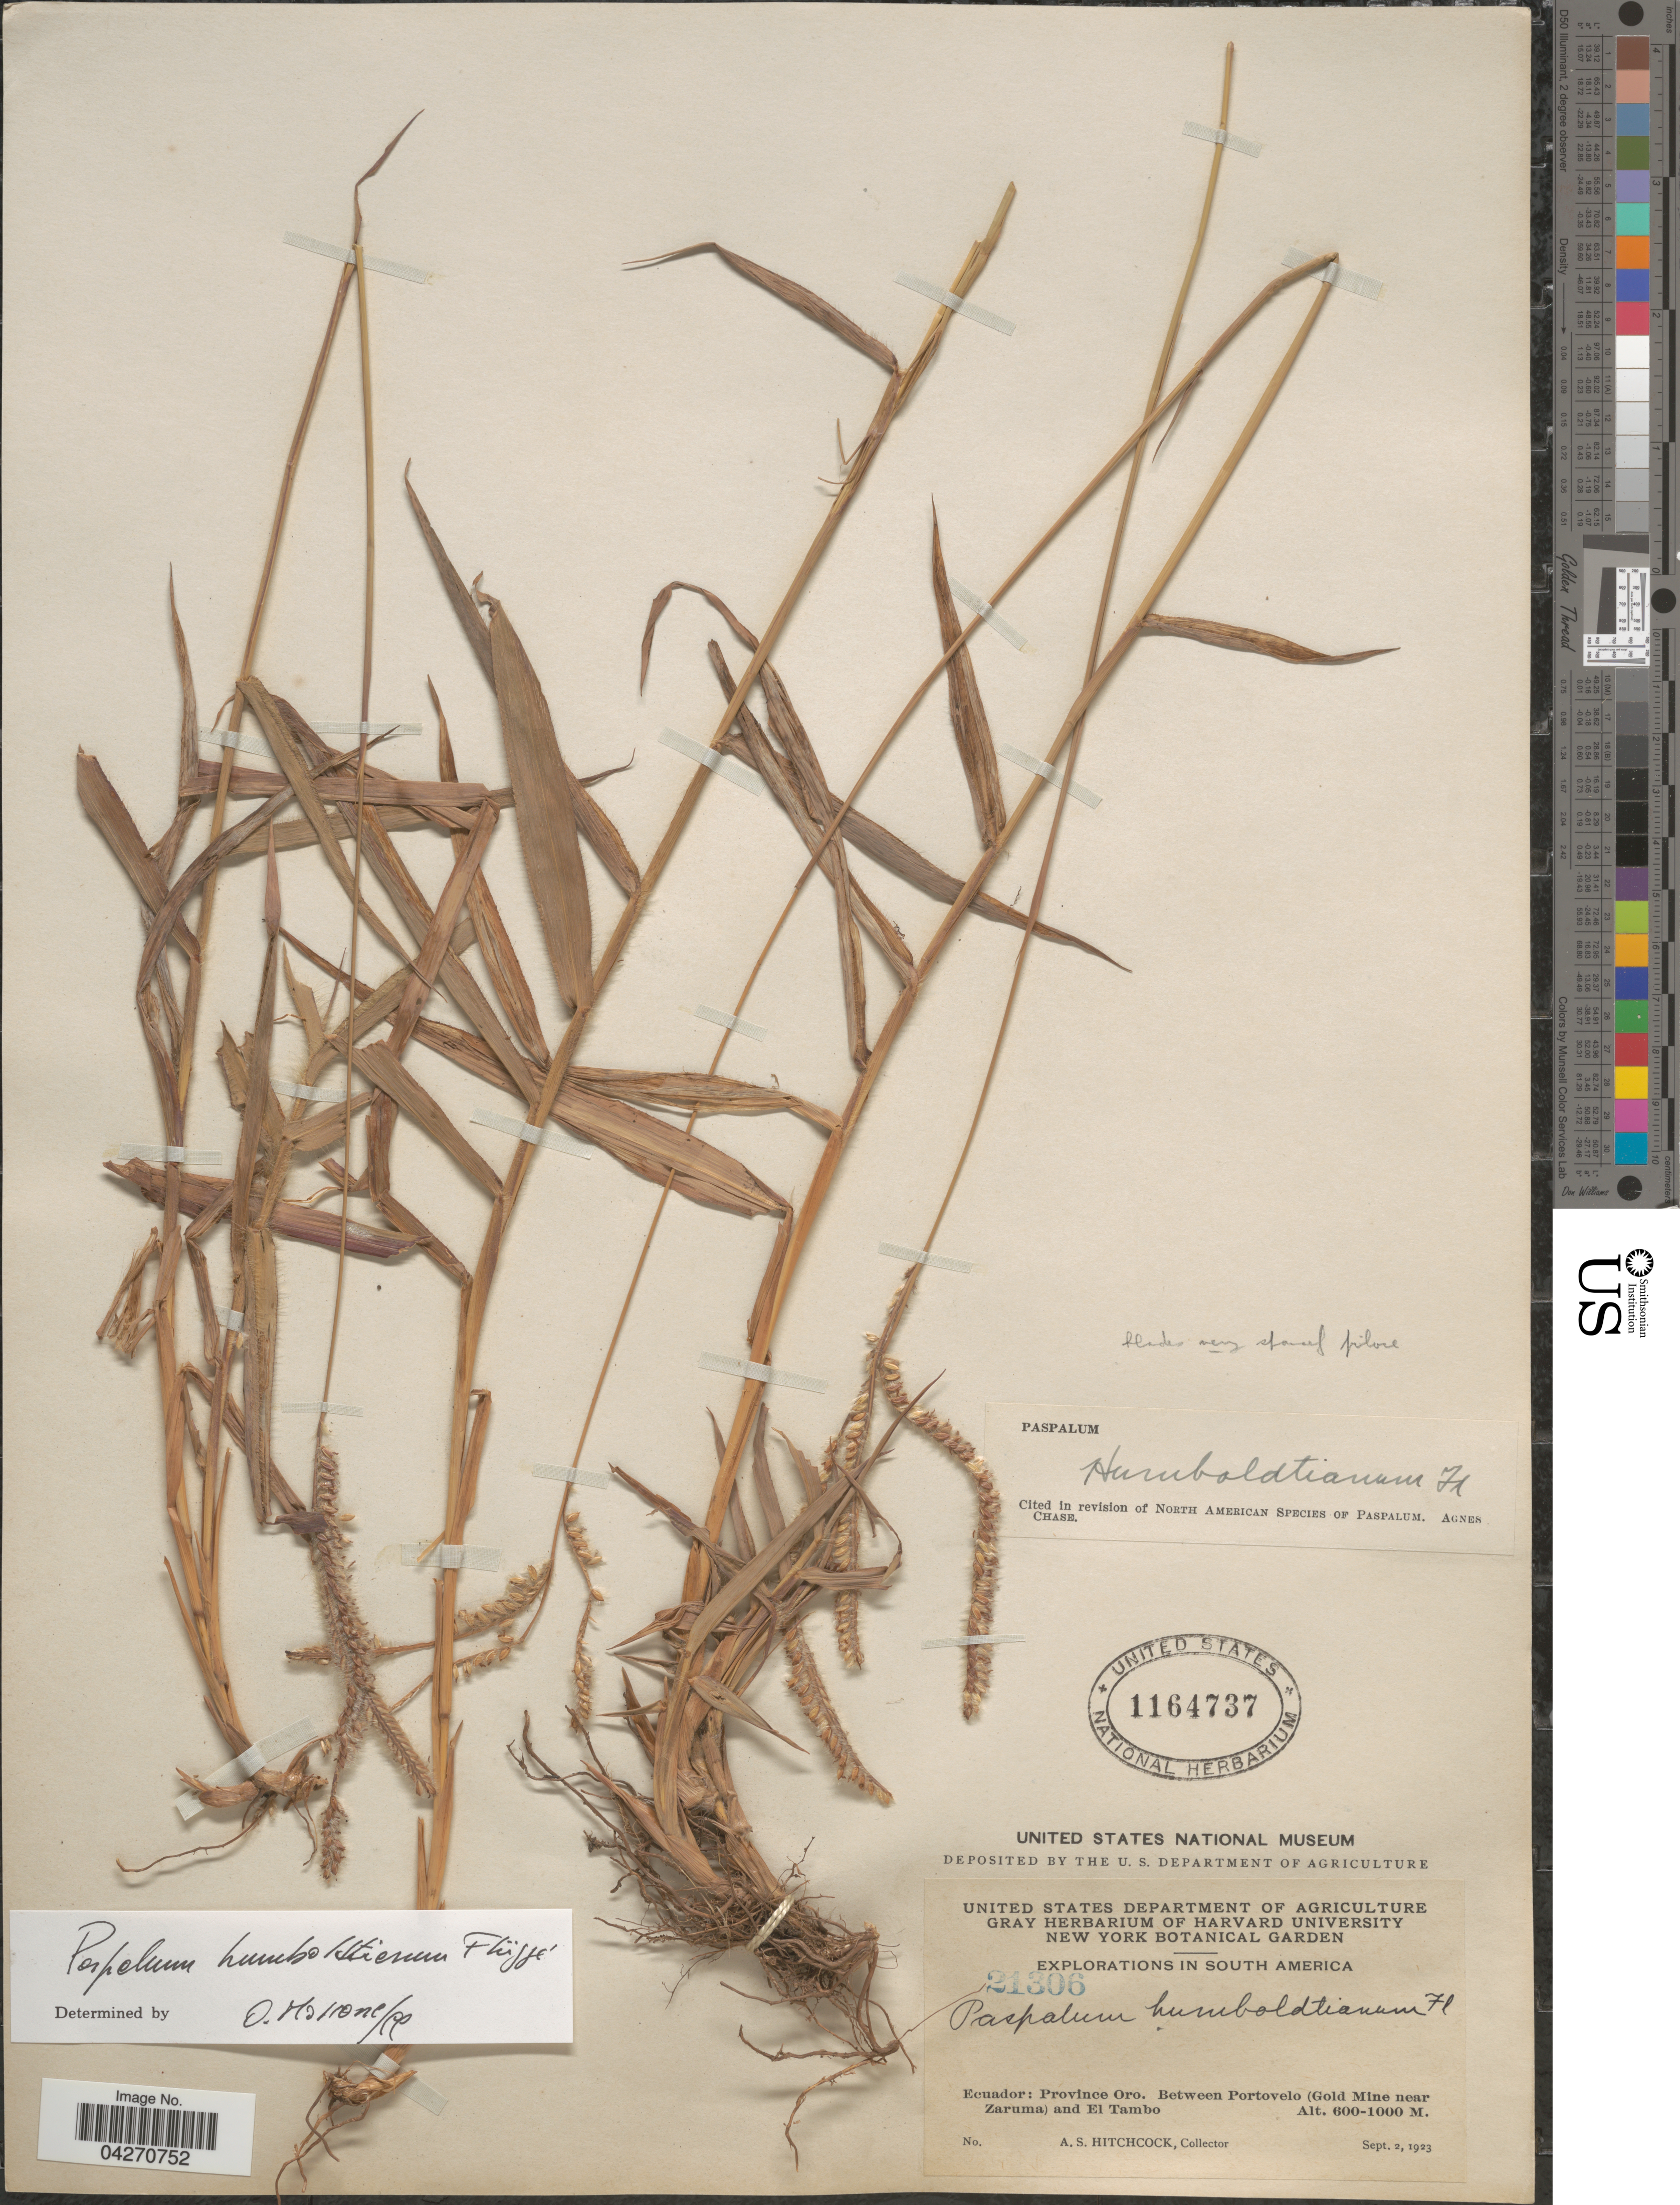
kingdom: Plantae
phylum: Tracheophyta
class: Liliopsida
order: Poales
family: Poaceae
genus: Paspalum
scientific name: Paspalum humboldtianum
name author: Flüggé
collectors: A. S. Hitchcock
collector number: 21306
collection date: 1923-09-02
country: Ecuador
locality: Explorations In South America. Province Oro. Between Portovelo (Gold Mine near Zaruma) and El Tambo.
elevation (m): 600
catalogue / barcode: US 1164737